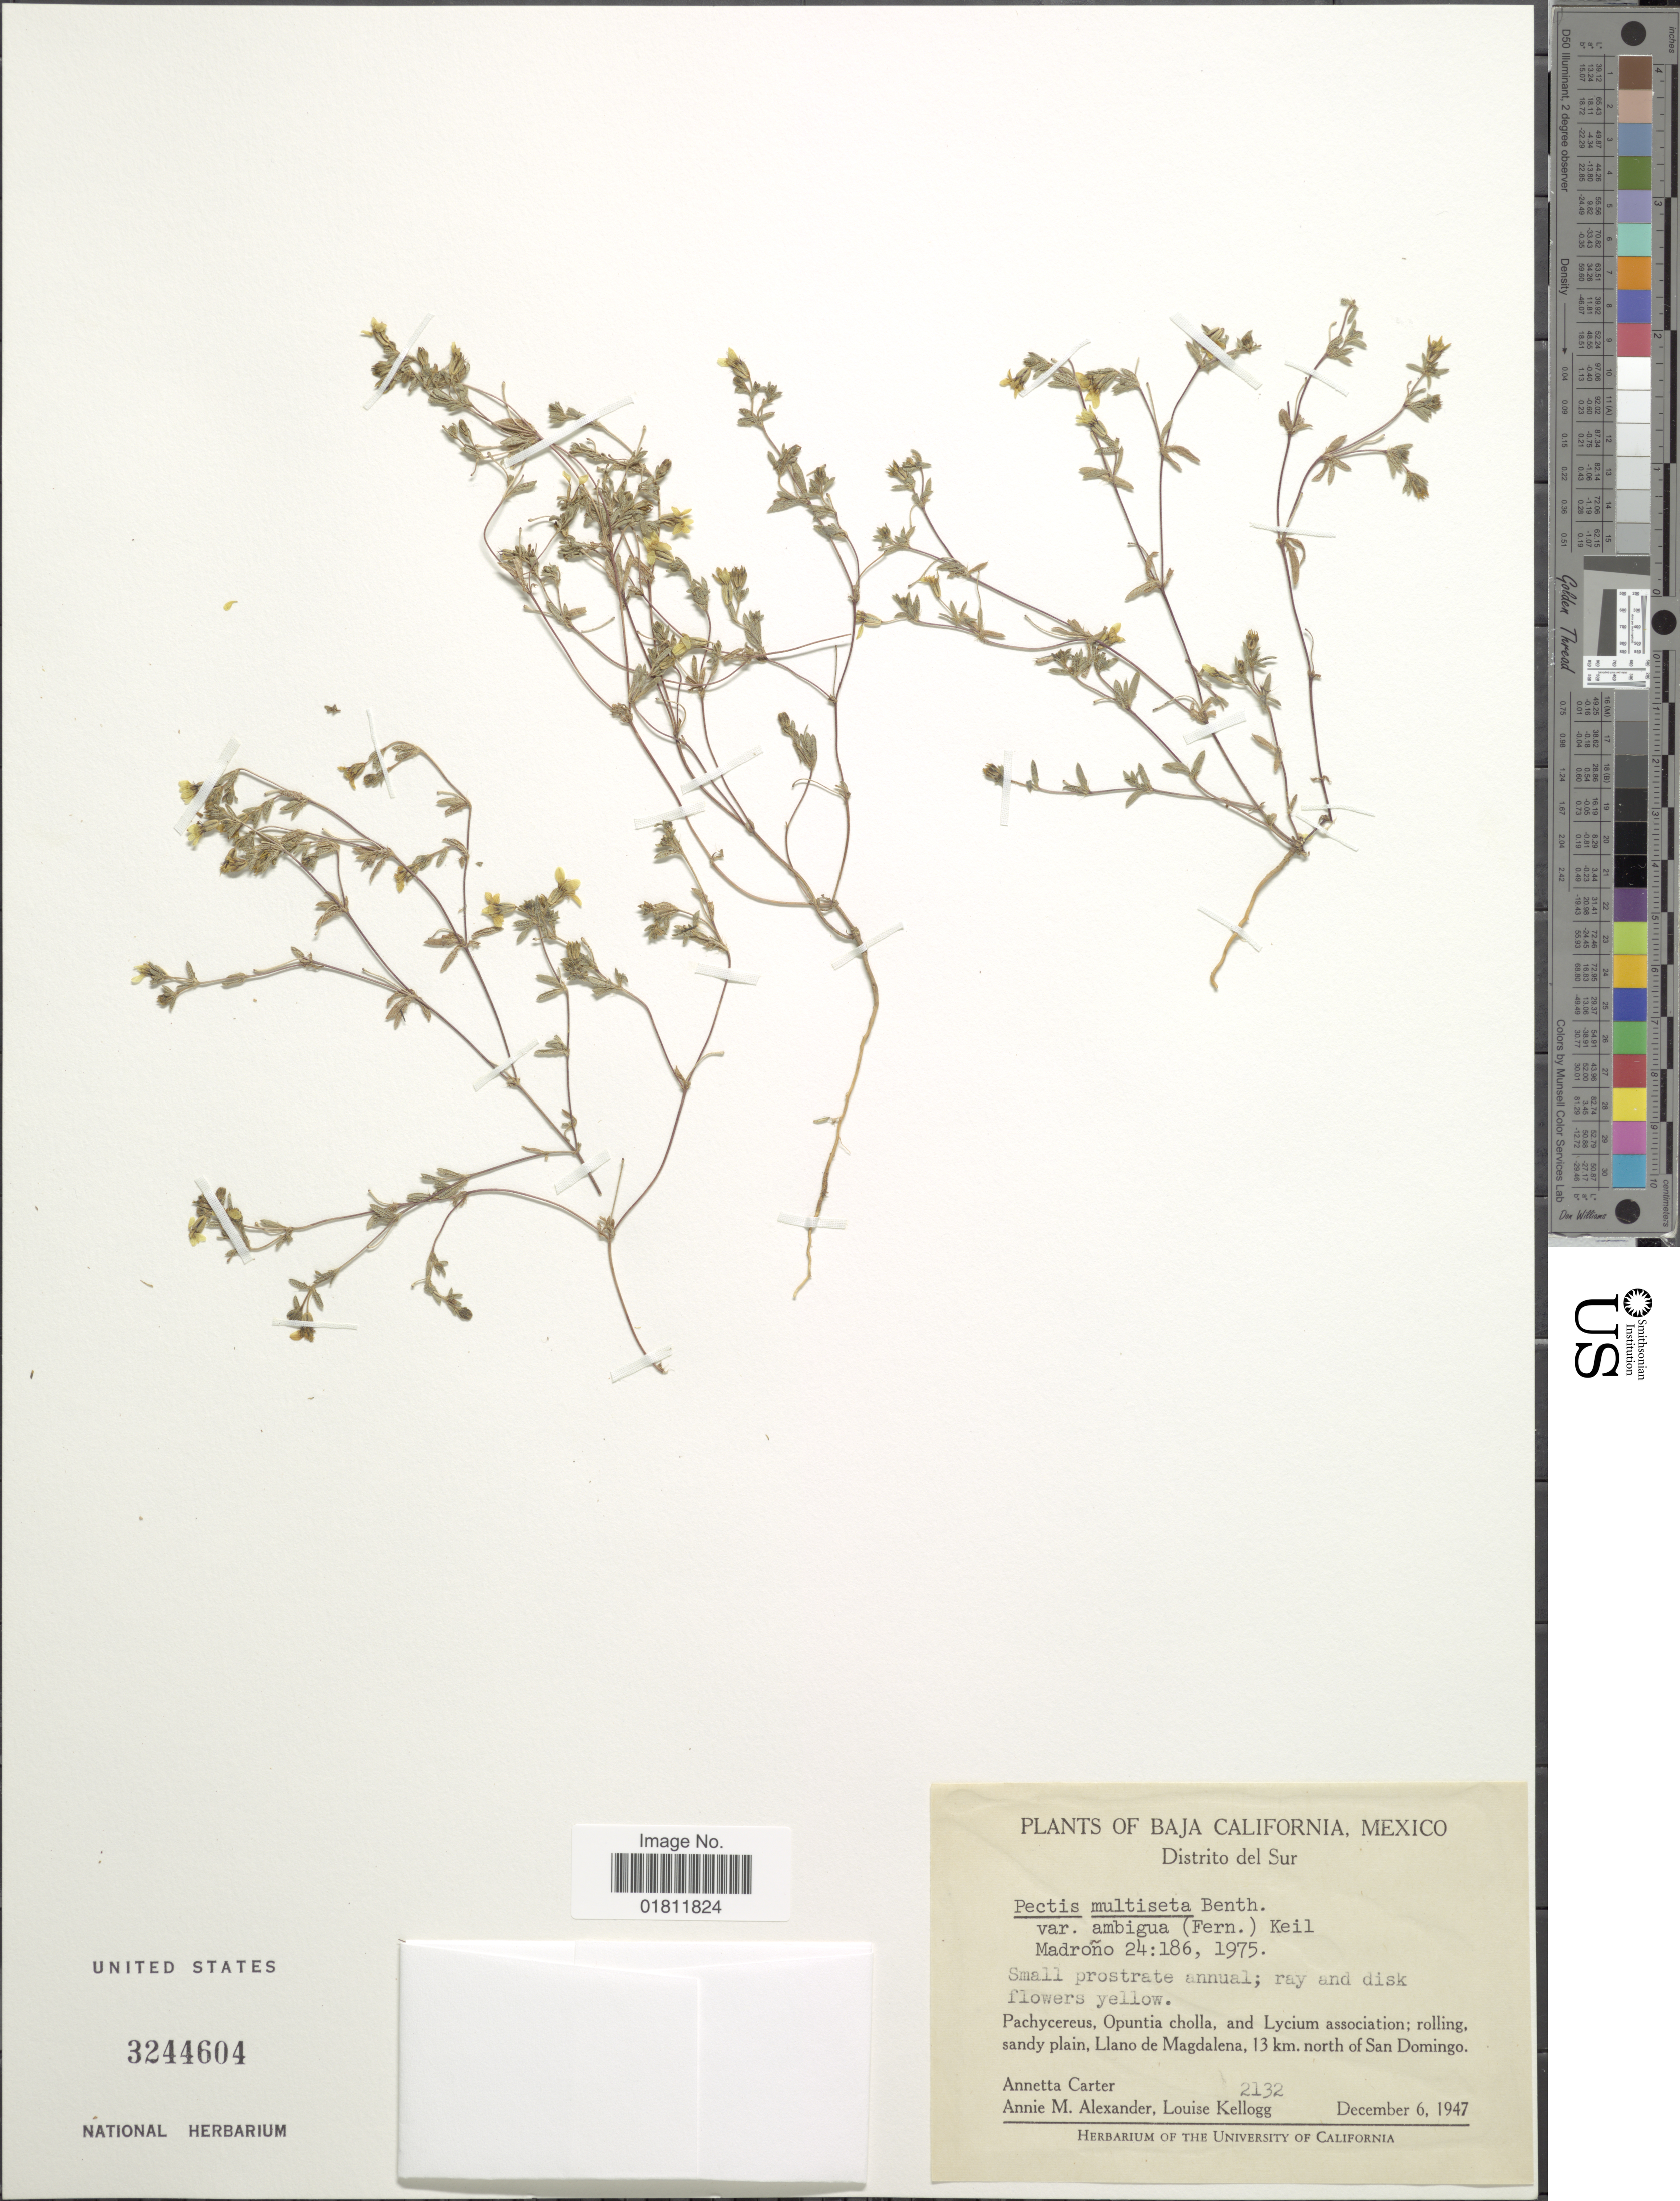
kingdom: Plantae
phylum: Tracheophyta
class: Magnoliopsida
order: Asterales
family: Asteraceae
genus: Pectis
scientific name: Pectis multiceps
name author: Urb.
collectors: A. Carter, A. M. Alexander & L. Kellogg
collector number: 2132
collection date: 1947-12-06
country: Mexico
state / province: Baja California Sur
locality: Baja California, Mexico. Distrito del Sur. Llano de Magdalena, 13 km, north of San Domingo.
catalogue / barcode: US 3244604